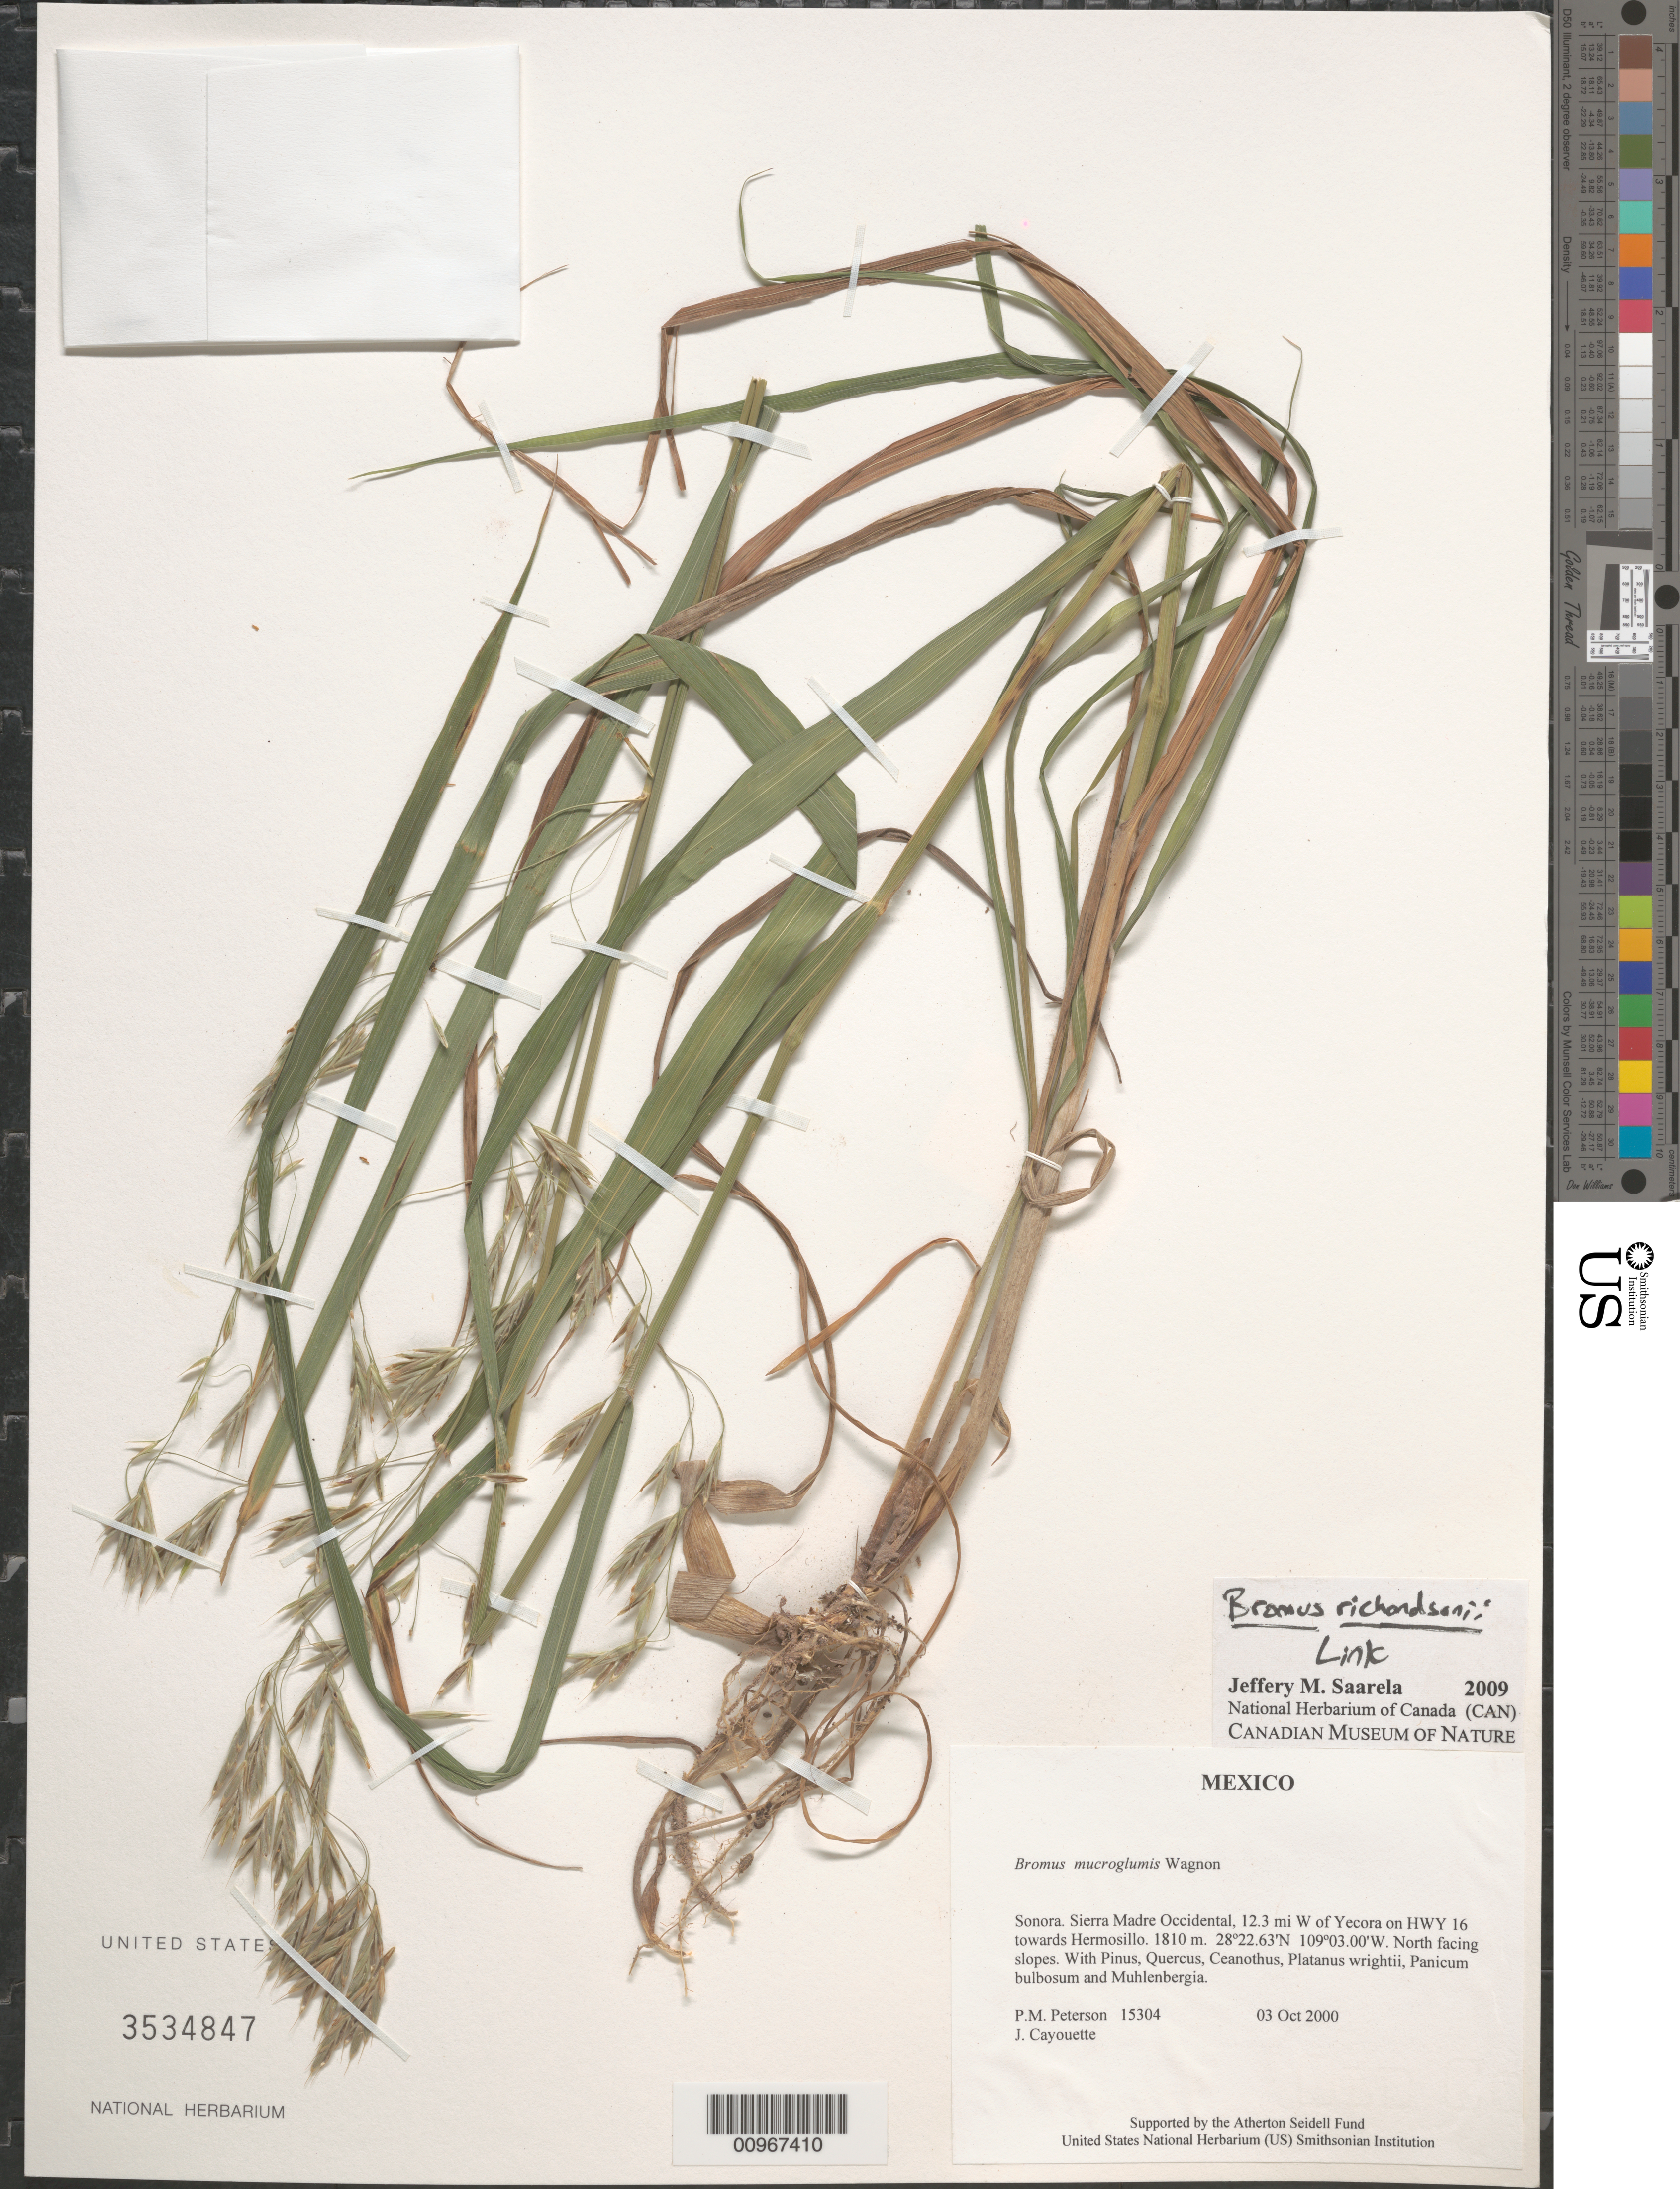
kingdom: Plantae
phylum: Tracheophyta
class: Liliopsida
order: Poales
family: Poaceae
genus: Bromus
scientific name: Bromus richardsonii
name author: Link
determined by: Saarela, J. M., (CAN), Canadian Museum of Nature (CANADA)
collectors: P. M. Peterson & J. Cayouette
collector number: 15304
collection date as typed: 03 Oct 2000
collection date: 2000-10-03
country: Mexico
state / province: Sonora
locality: Sierra Madre Occidental, 12.3 mi W of Yecora on HWY 16 towards Hermosillo.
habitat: North facing slopes.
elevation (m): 1810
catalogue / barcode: US 3534847